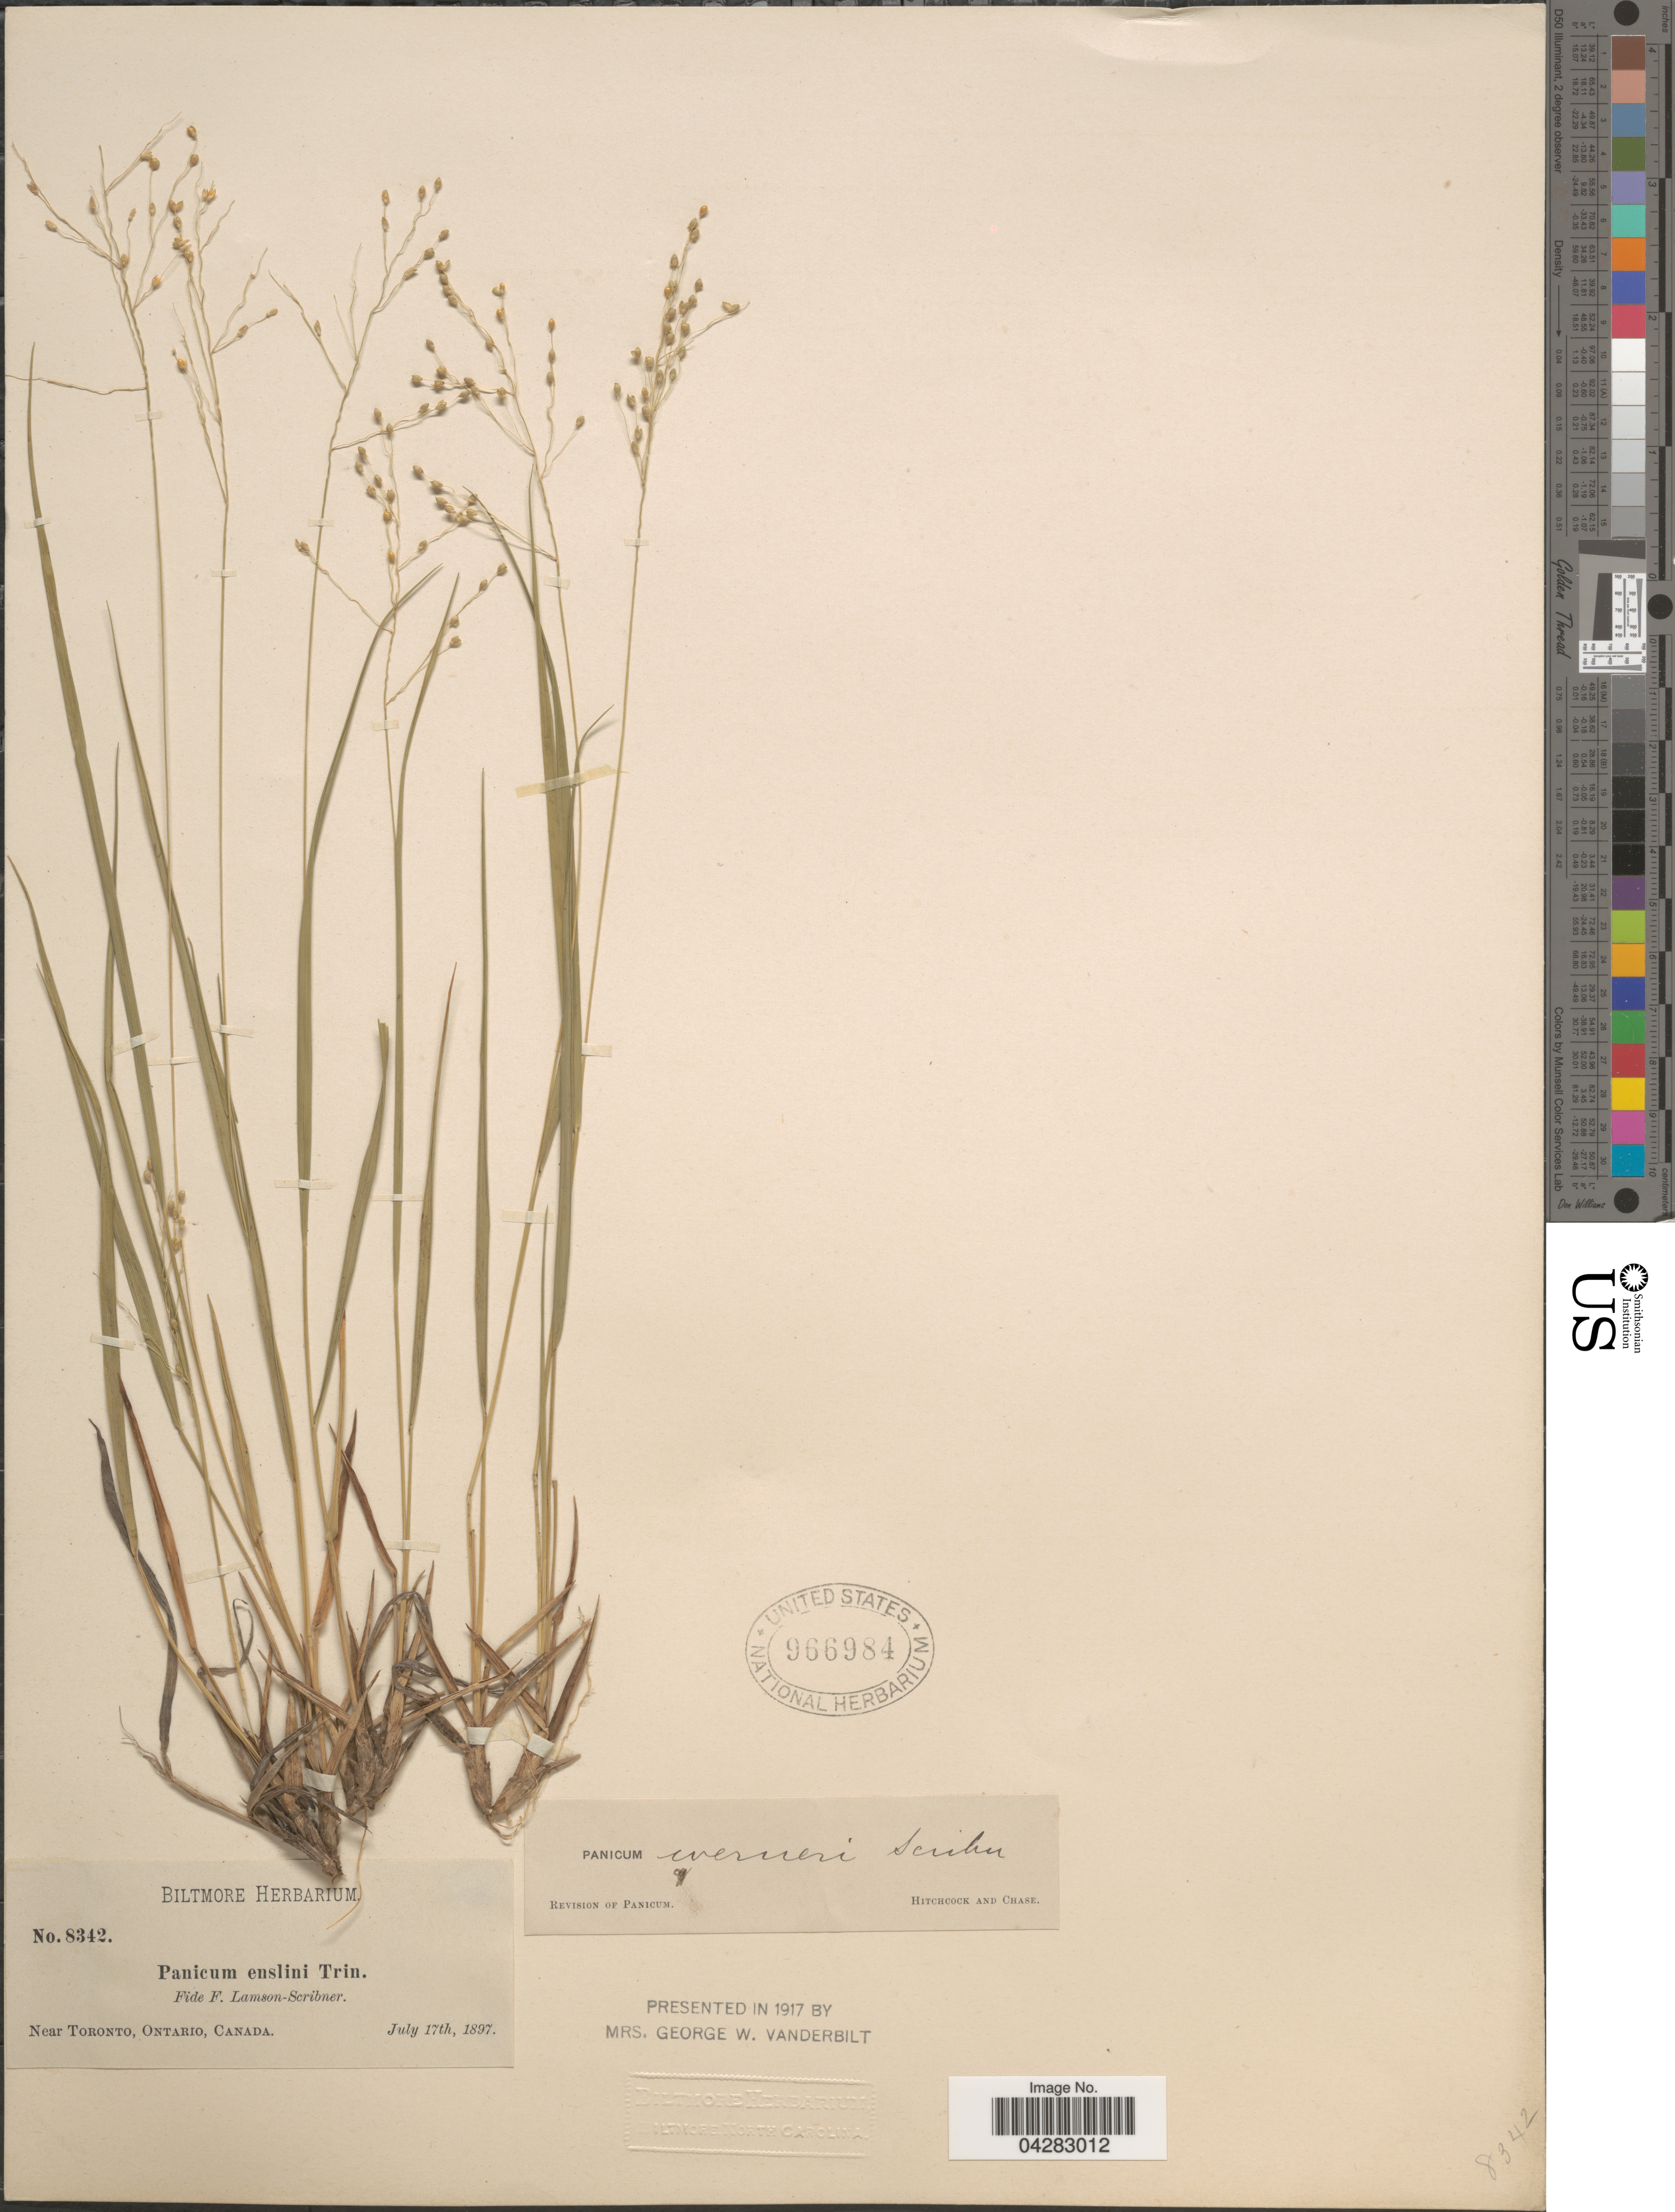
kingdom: Plantae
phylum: Tracheophyta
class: Liliopsida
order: Poales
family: Poaceae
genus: Dichanthelium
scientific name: Dichanthelium linearifolium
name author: (Scribn.) Gould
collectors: ex herb. Biltmore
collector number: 8342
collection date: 1897-07-17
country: Canada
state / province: Ontario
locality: Near Toronto.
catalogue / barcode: US 966984